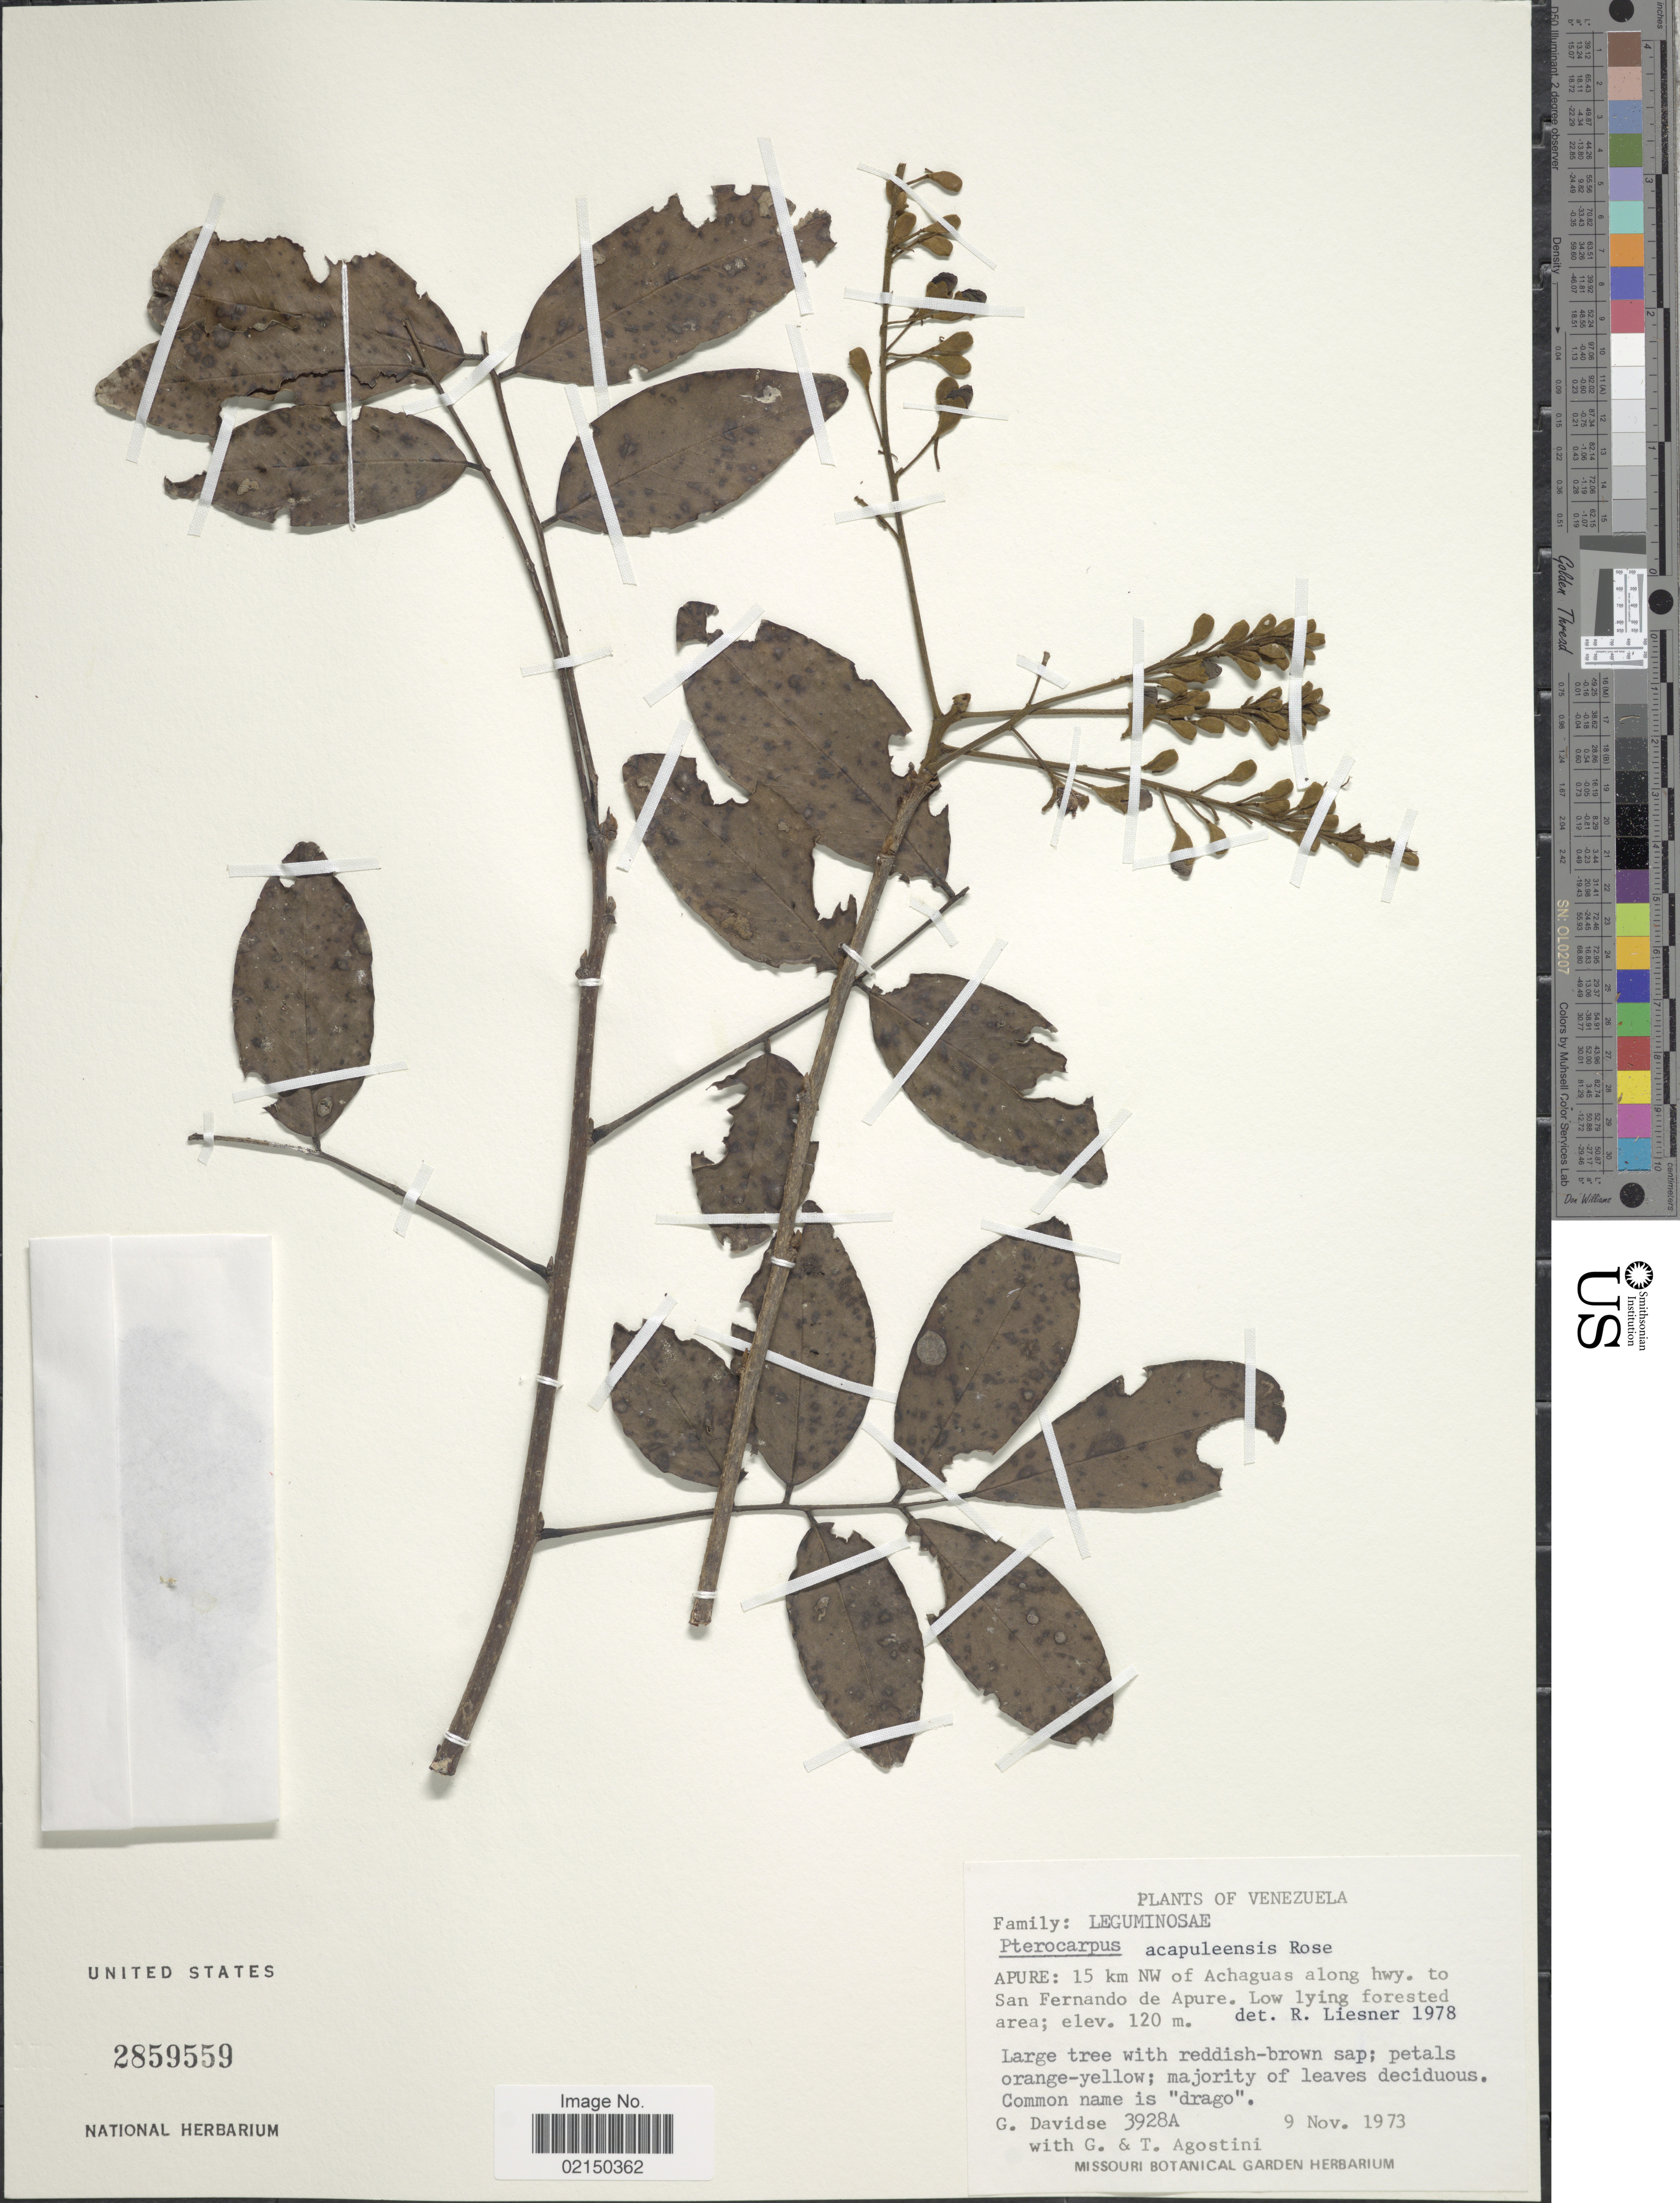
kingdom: Plantae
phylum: Tracheophyta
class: Magnoliopsida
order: Fabales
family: Fabaceae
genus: Pterocarpus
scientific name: Pterocarpus acapulcensis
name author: Rose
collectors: G. Davidse, G. Agostini & T. Agostini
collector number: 3928A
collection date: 1973-11-09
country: Venezuela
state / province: Apure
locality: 15 km NW of Achaguas along hwy. to San Fernando de Apure, low lying forested area.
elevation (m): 120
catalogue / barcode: US 2859559